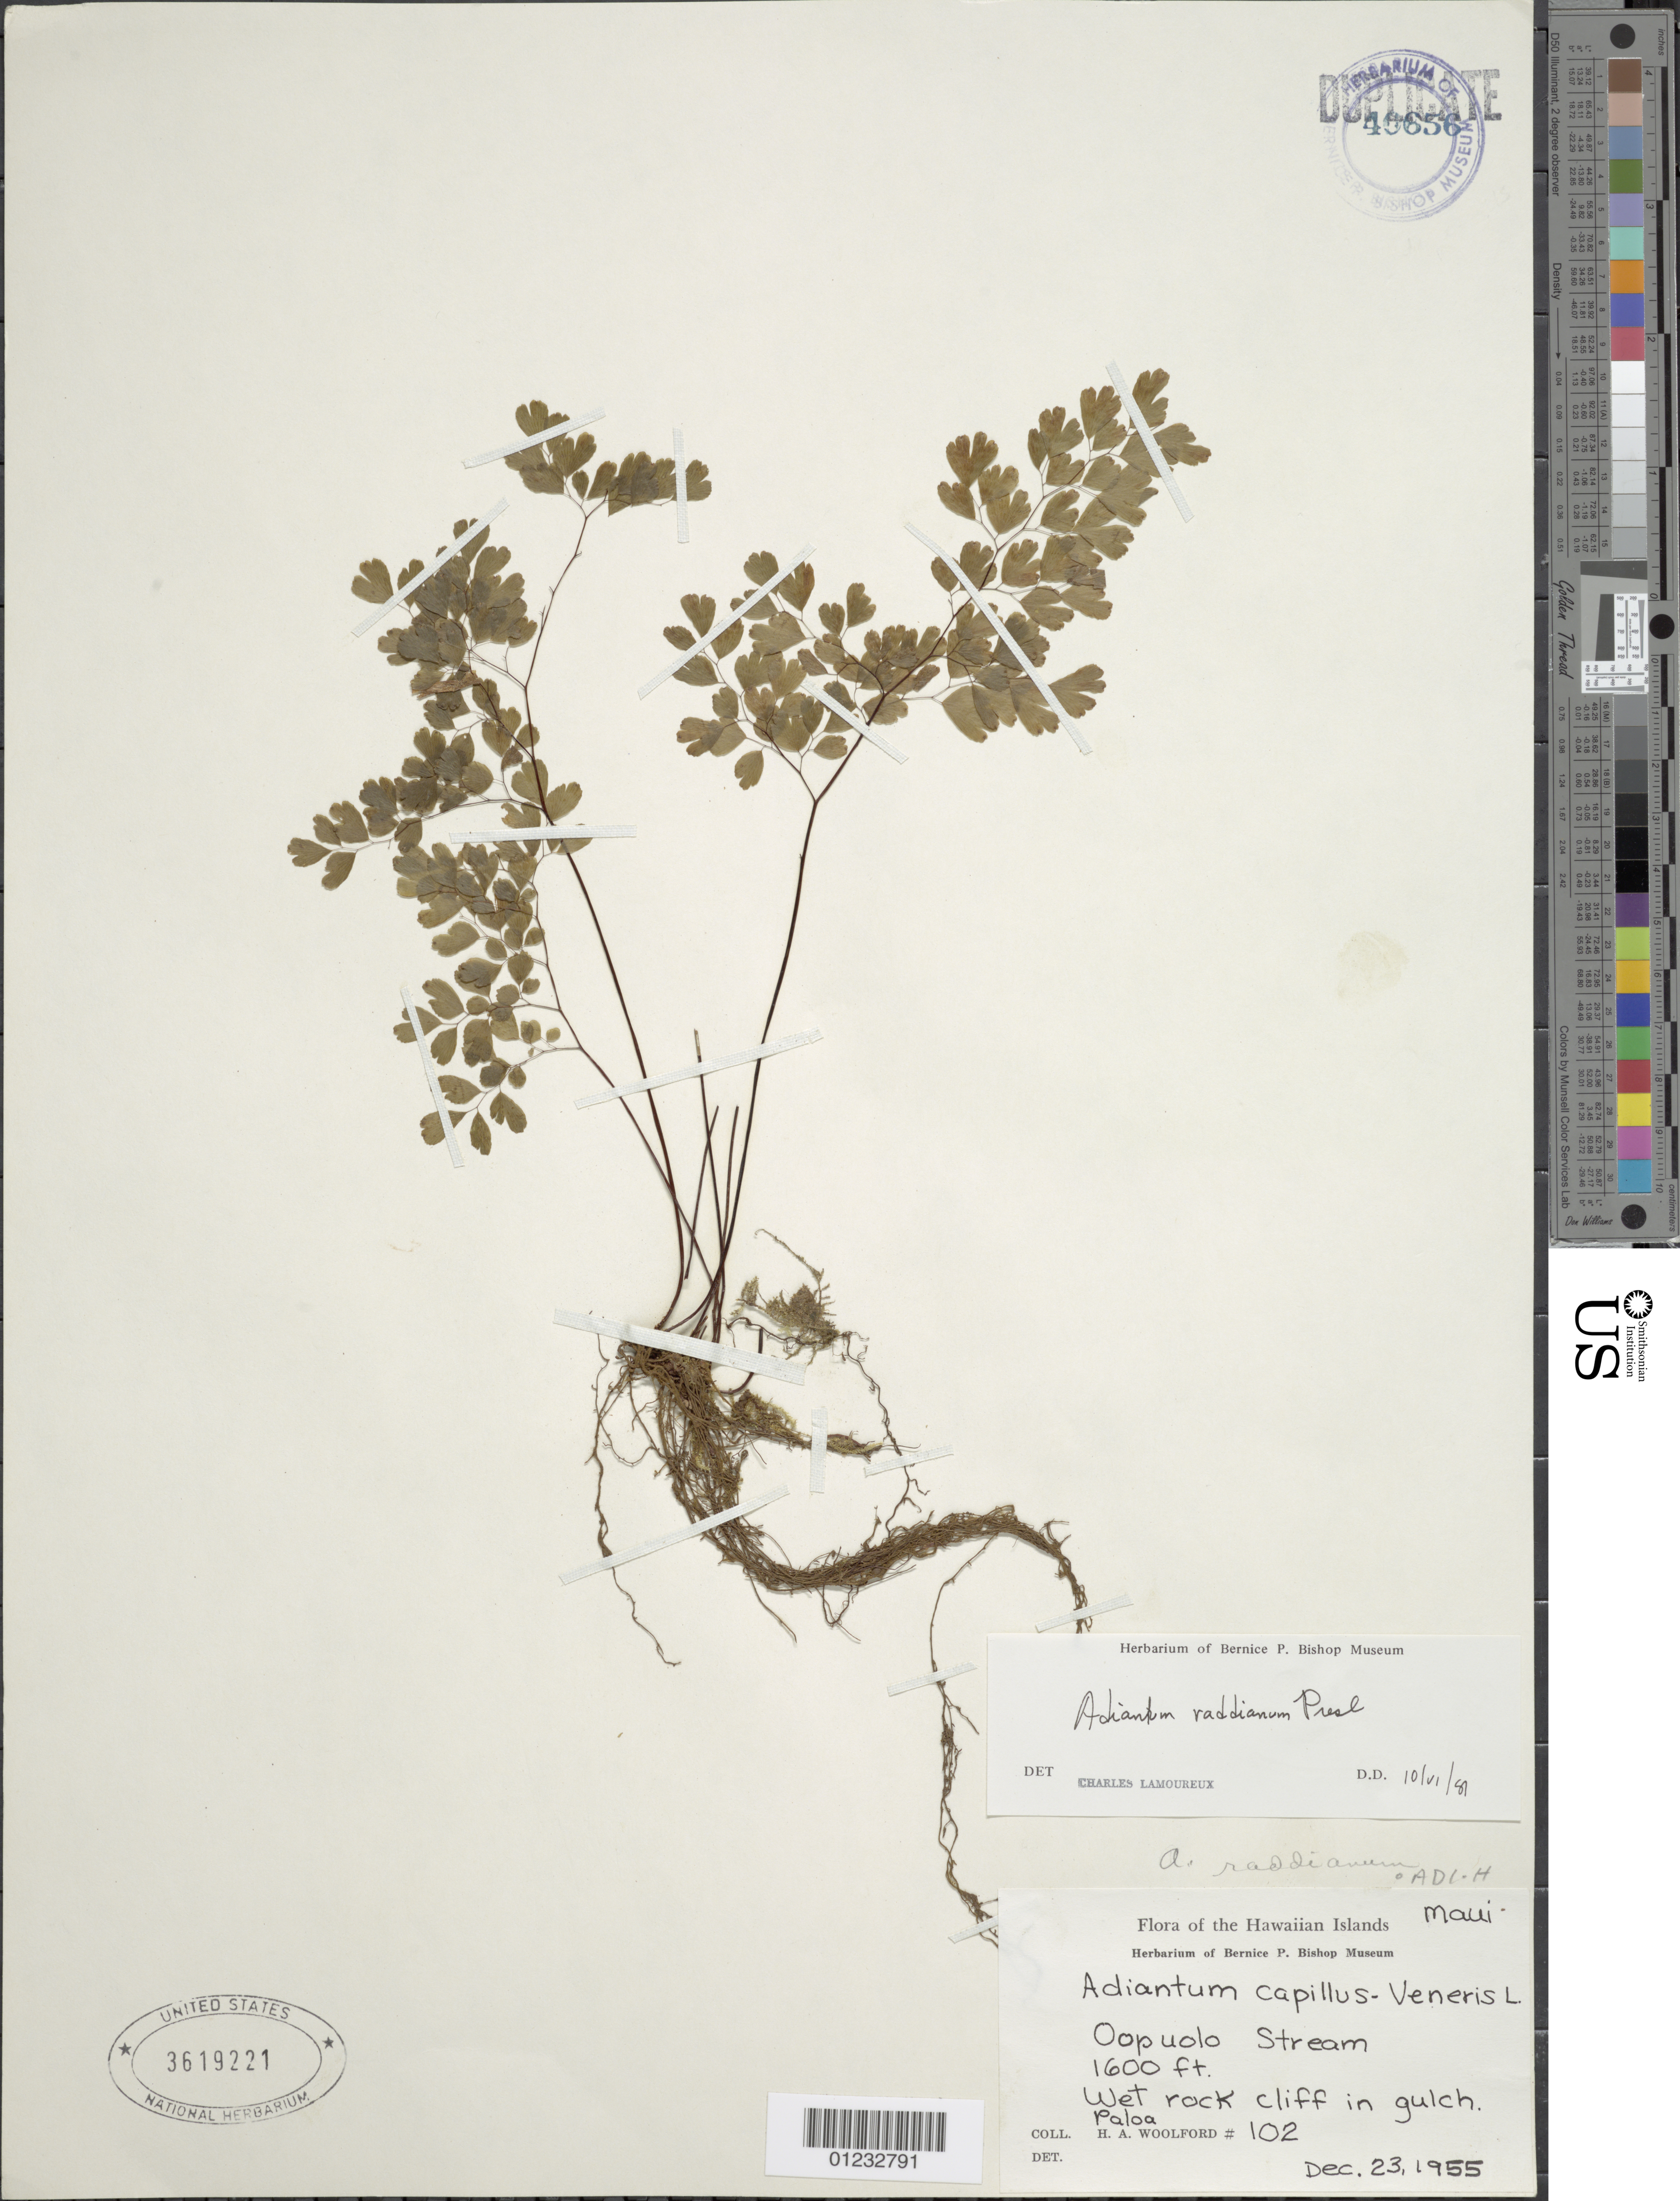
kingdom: Plantae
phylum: Tracheophyta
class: Polypodiopsida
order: Polypodiales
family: Pteridaceae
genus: Adiantum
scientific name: Adiantum raddianum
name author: C. Presl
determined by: Lamoureux, C. H.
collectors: H. Woolford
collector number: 102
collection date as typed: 21 Dec 1955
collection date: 1955-12-21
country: United States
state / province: Hawaii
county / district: Maui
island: Maui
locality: Paunau Ditch Trail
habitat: Wet rock cliff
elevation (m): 488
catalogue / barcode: US 3619221